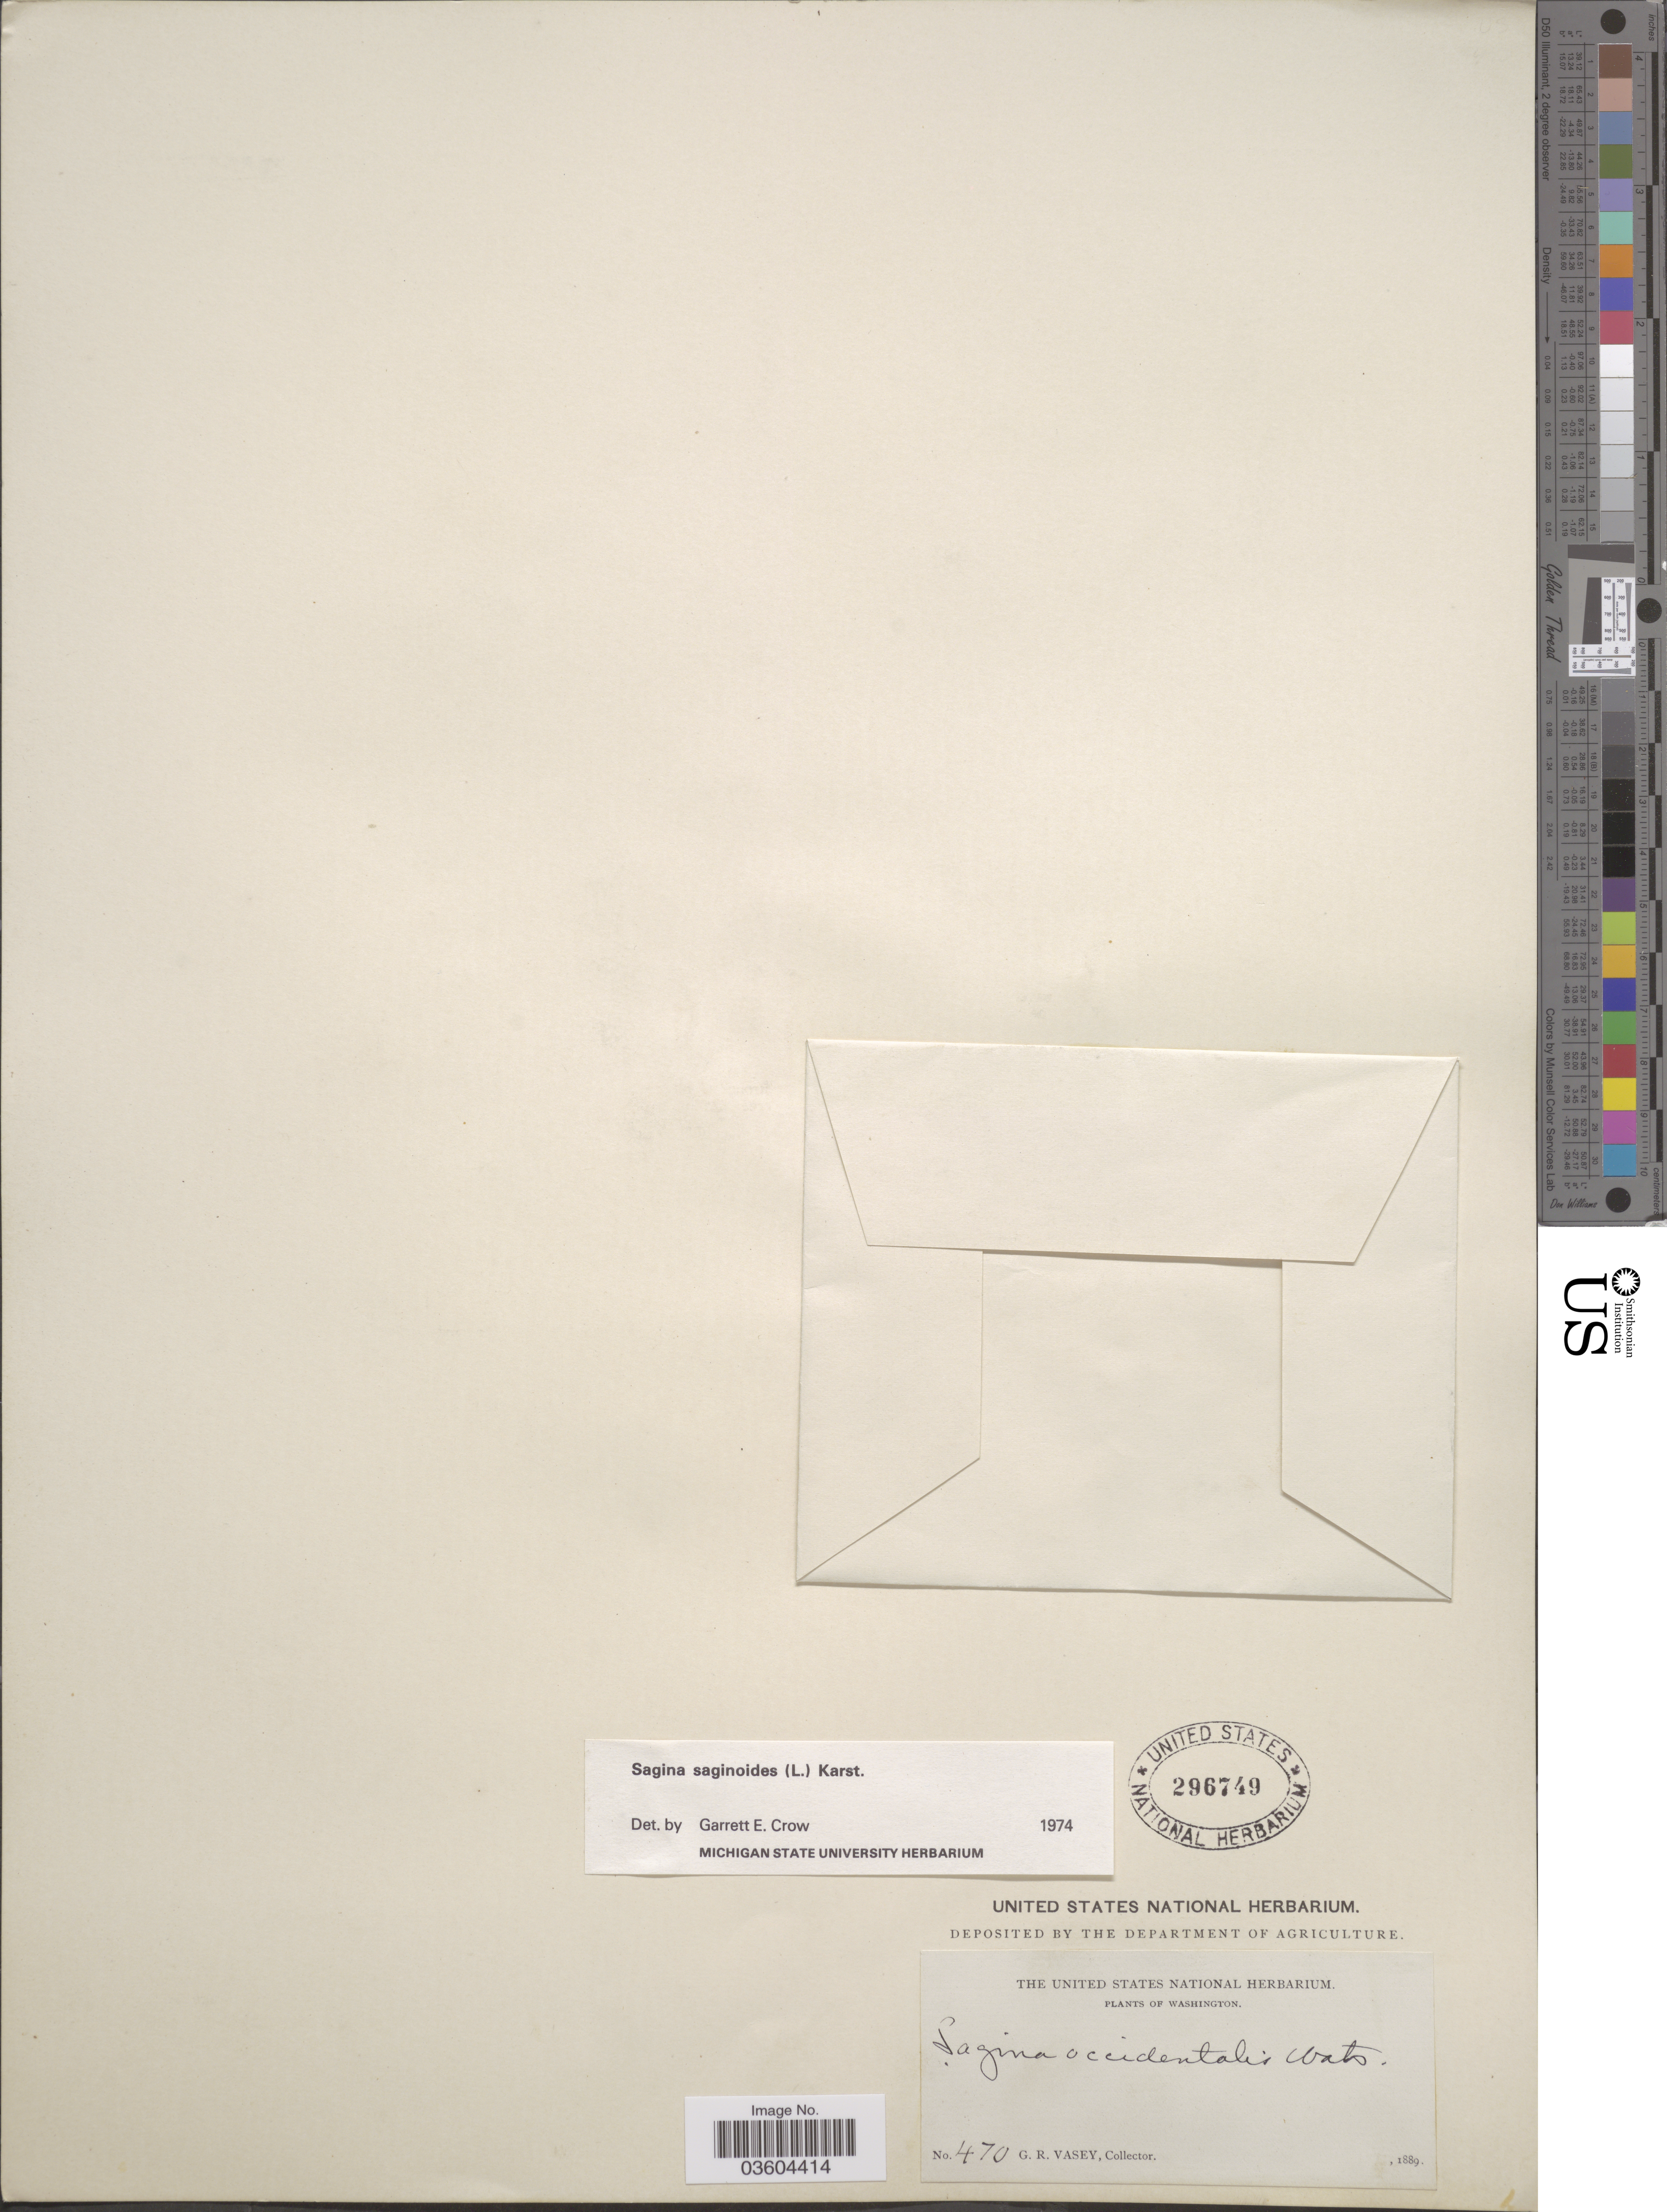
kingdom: Plantae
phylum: Tracheophyta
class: Magnoliopsida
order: Caryophyllales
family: Caryophyllaceae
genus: Sagina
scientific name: Sagina saginoides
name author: (L.) H. Karst.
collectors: G. R. Vasey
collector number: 470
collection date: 1889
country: United States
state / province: Washington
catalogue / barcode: US 296749